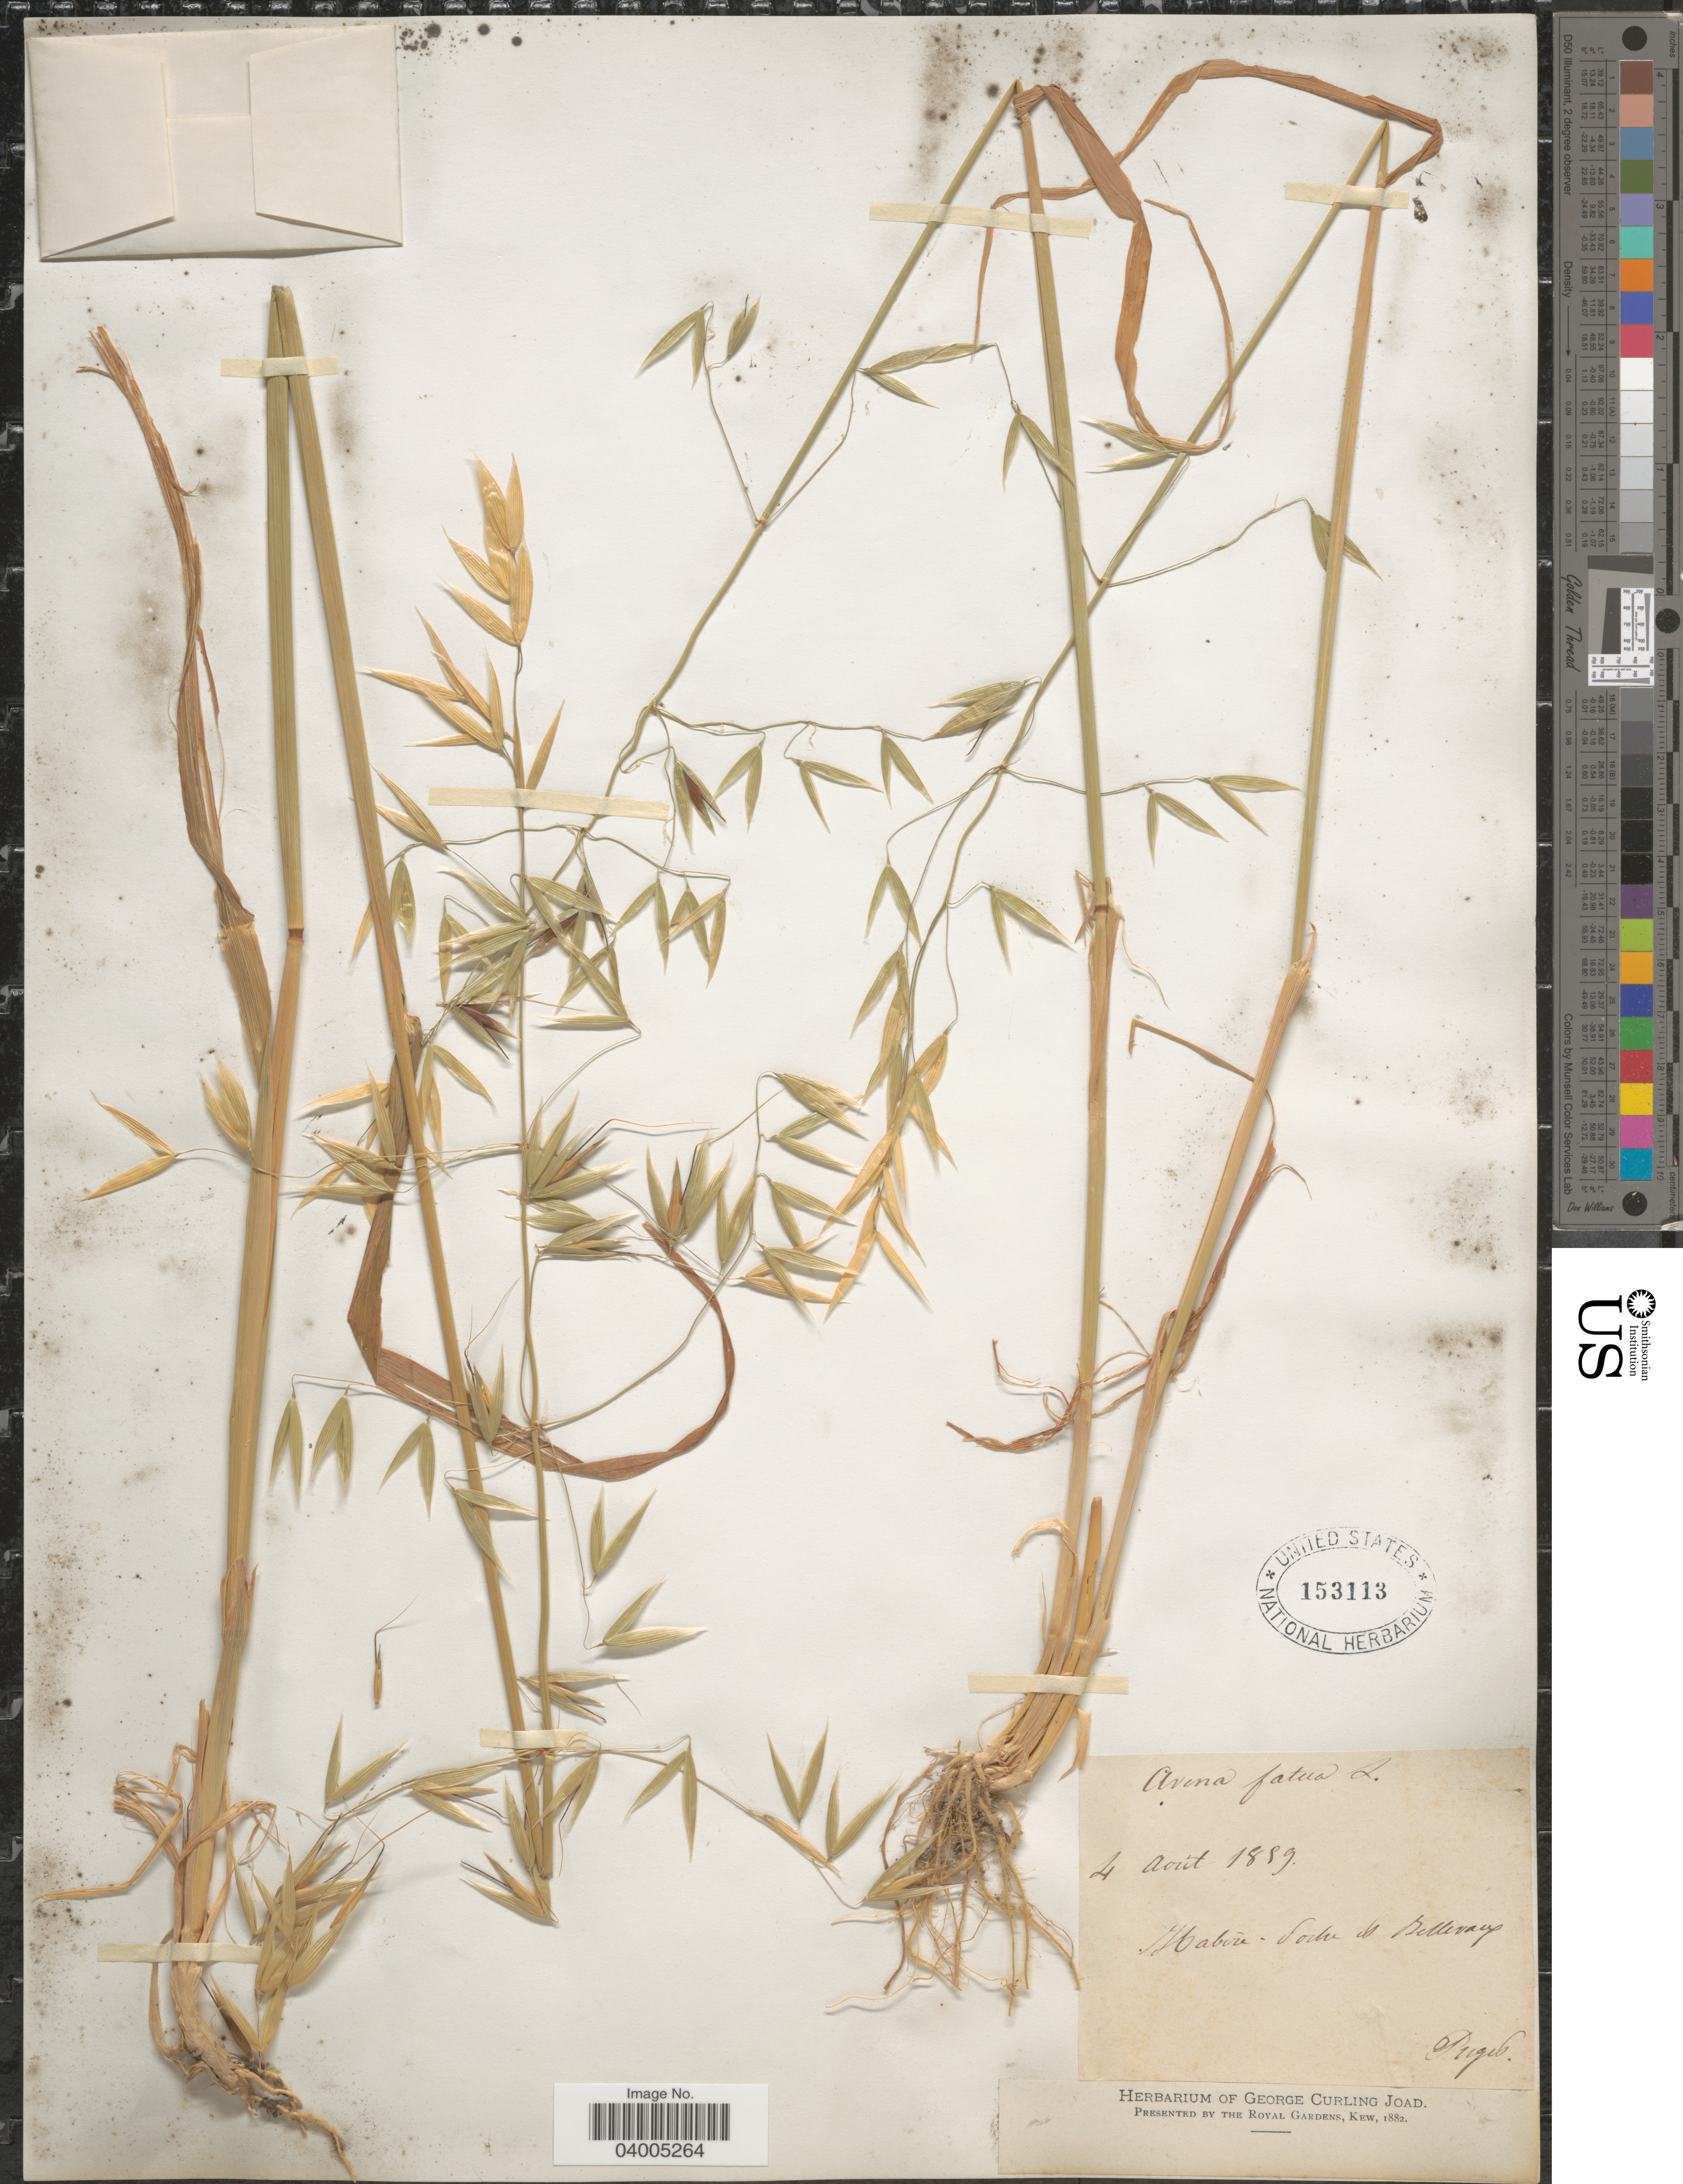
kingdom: Plantae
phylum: Tracheophyta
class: Liliopsida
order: Poales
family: Poaceae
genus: Avena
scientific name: Avena fatua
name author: L.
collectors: -. Puget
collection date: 1889-08-04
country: France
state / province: Auvergne-Rhône-Alpes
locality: Habère-Poche de Bellevaux.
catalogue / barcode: US 153113